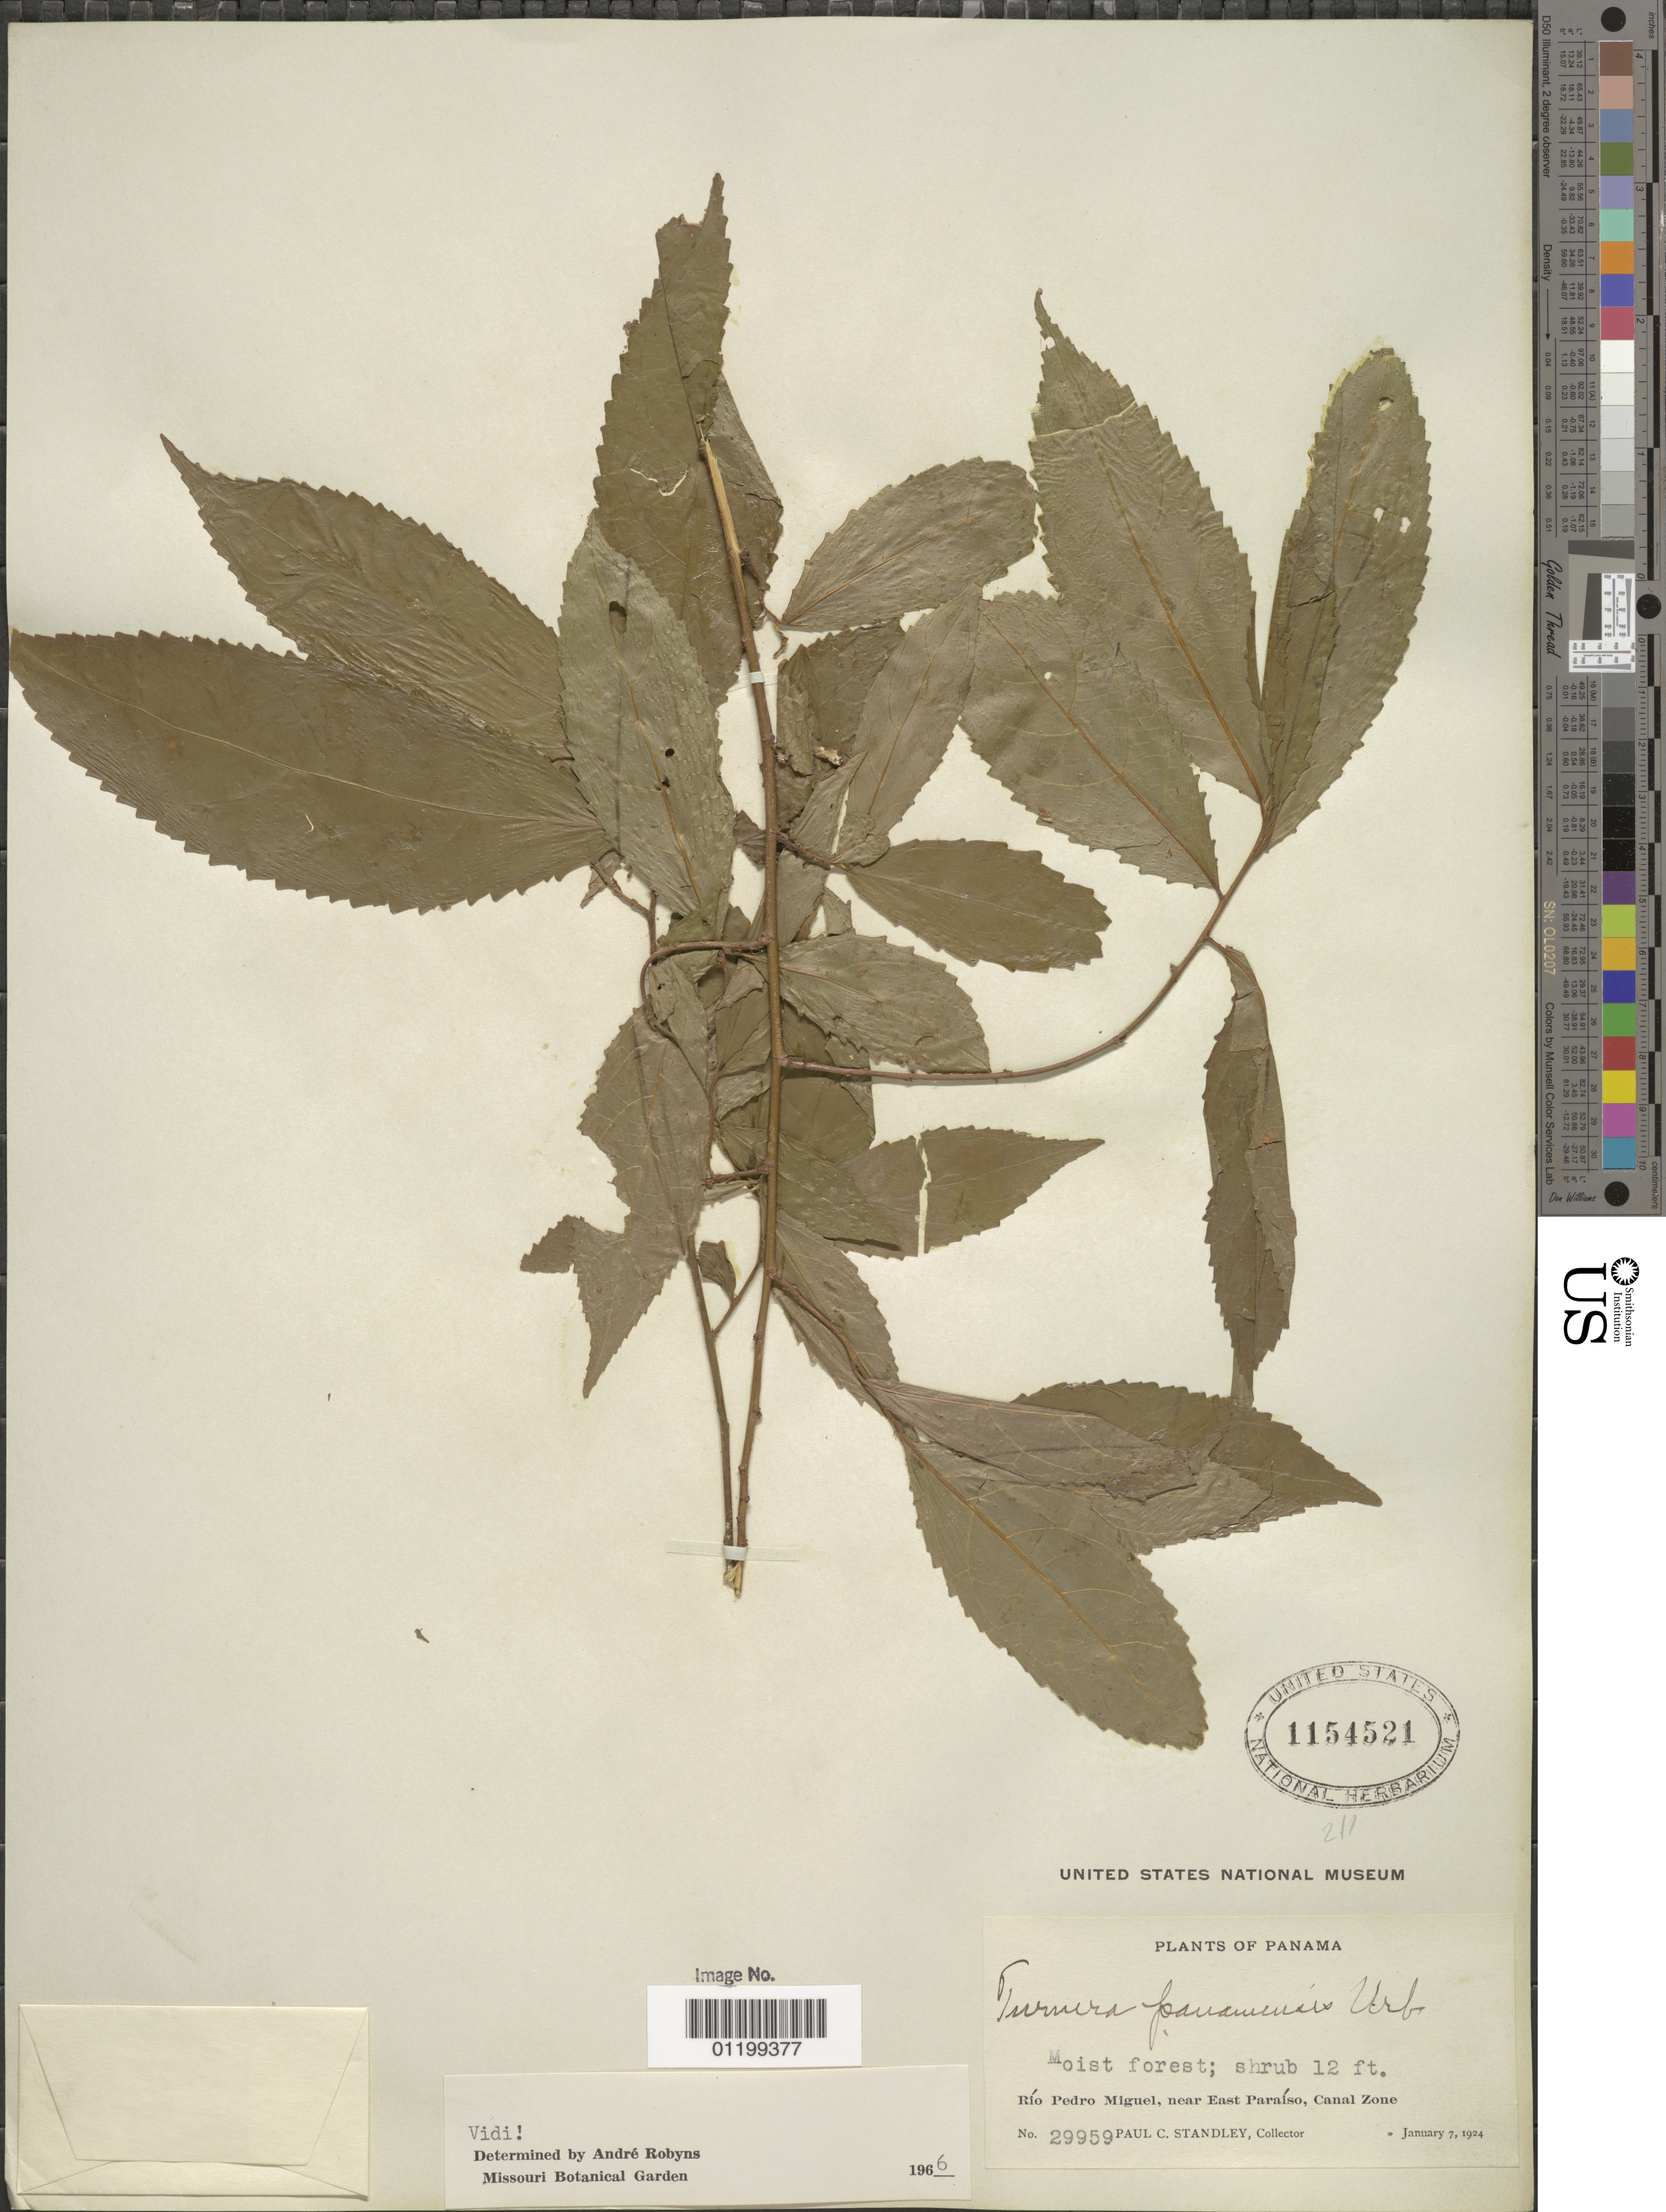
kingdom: Plantae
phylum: Tracheophyta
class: Magnoliopsida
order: Malpighiales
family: Turneraceae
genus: Turnera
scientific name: Turnera panamensis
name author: Urb.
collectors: P. C. Standley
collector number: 29959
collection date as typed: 7 Jan 1924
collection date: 1924-01-07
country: Panama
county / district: Canal Zone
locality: Río Pedro Miguel, near East Paraíso.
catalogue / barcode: US 1154521